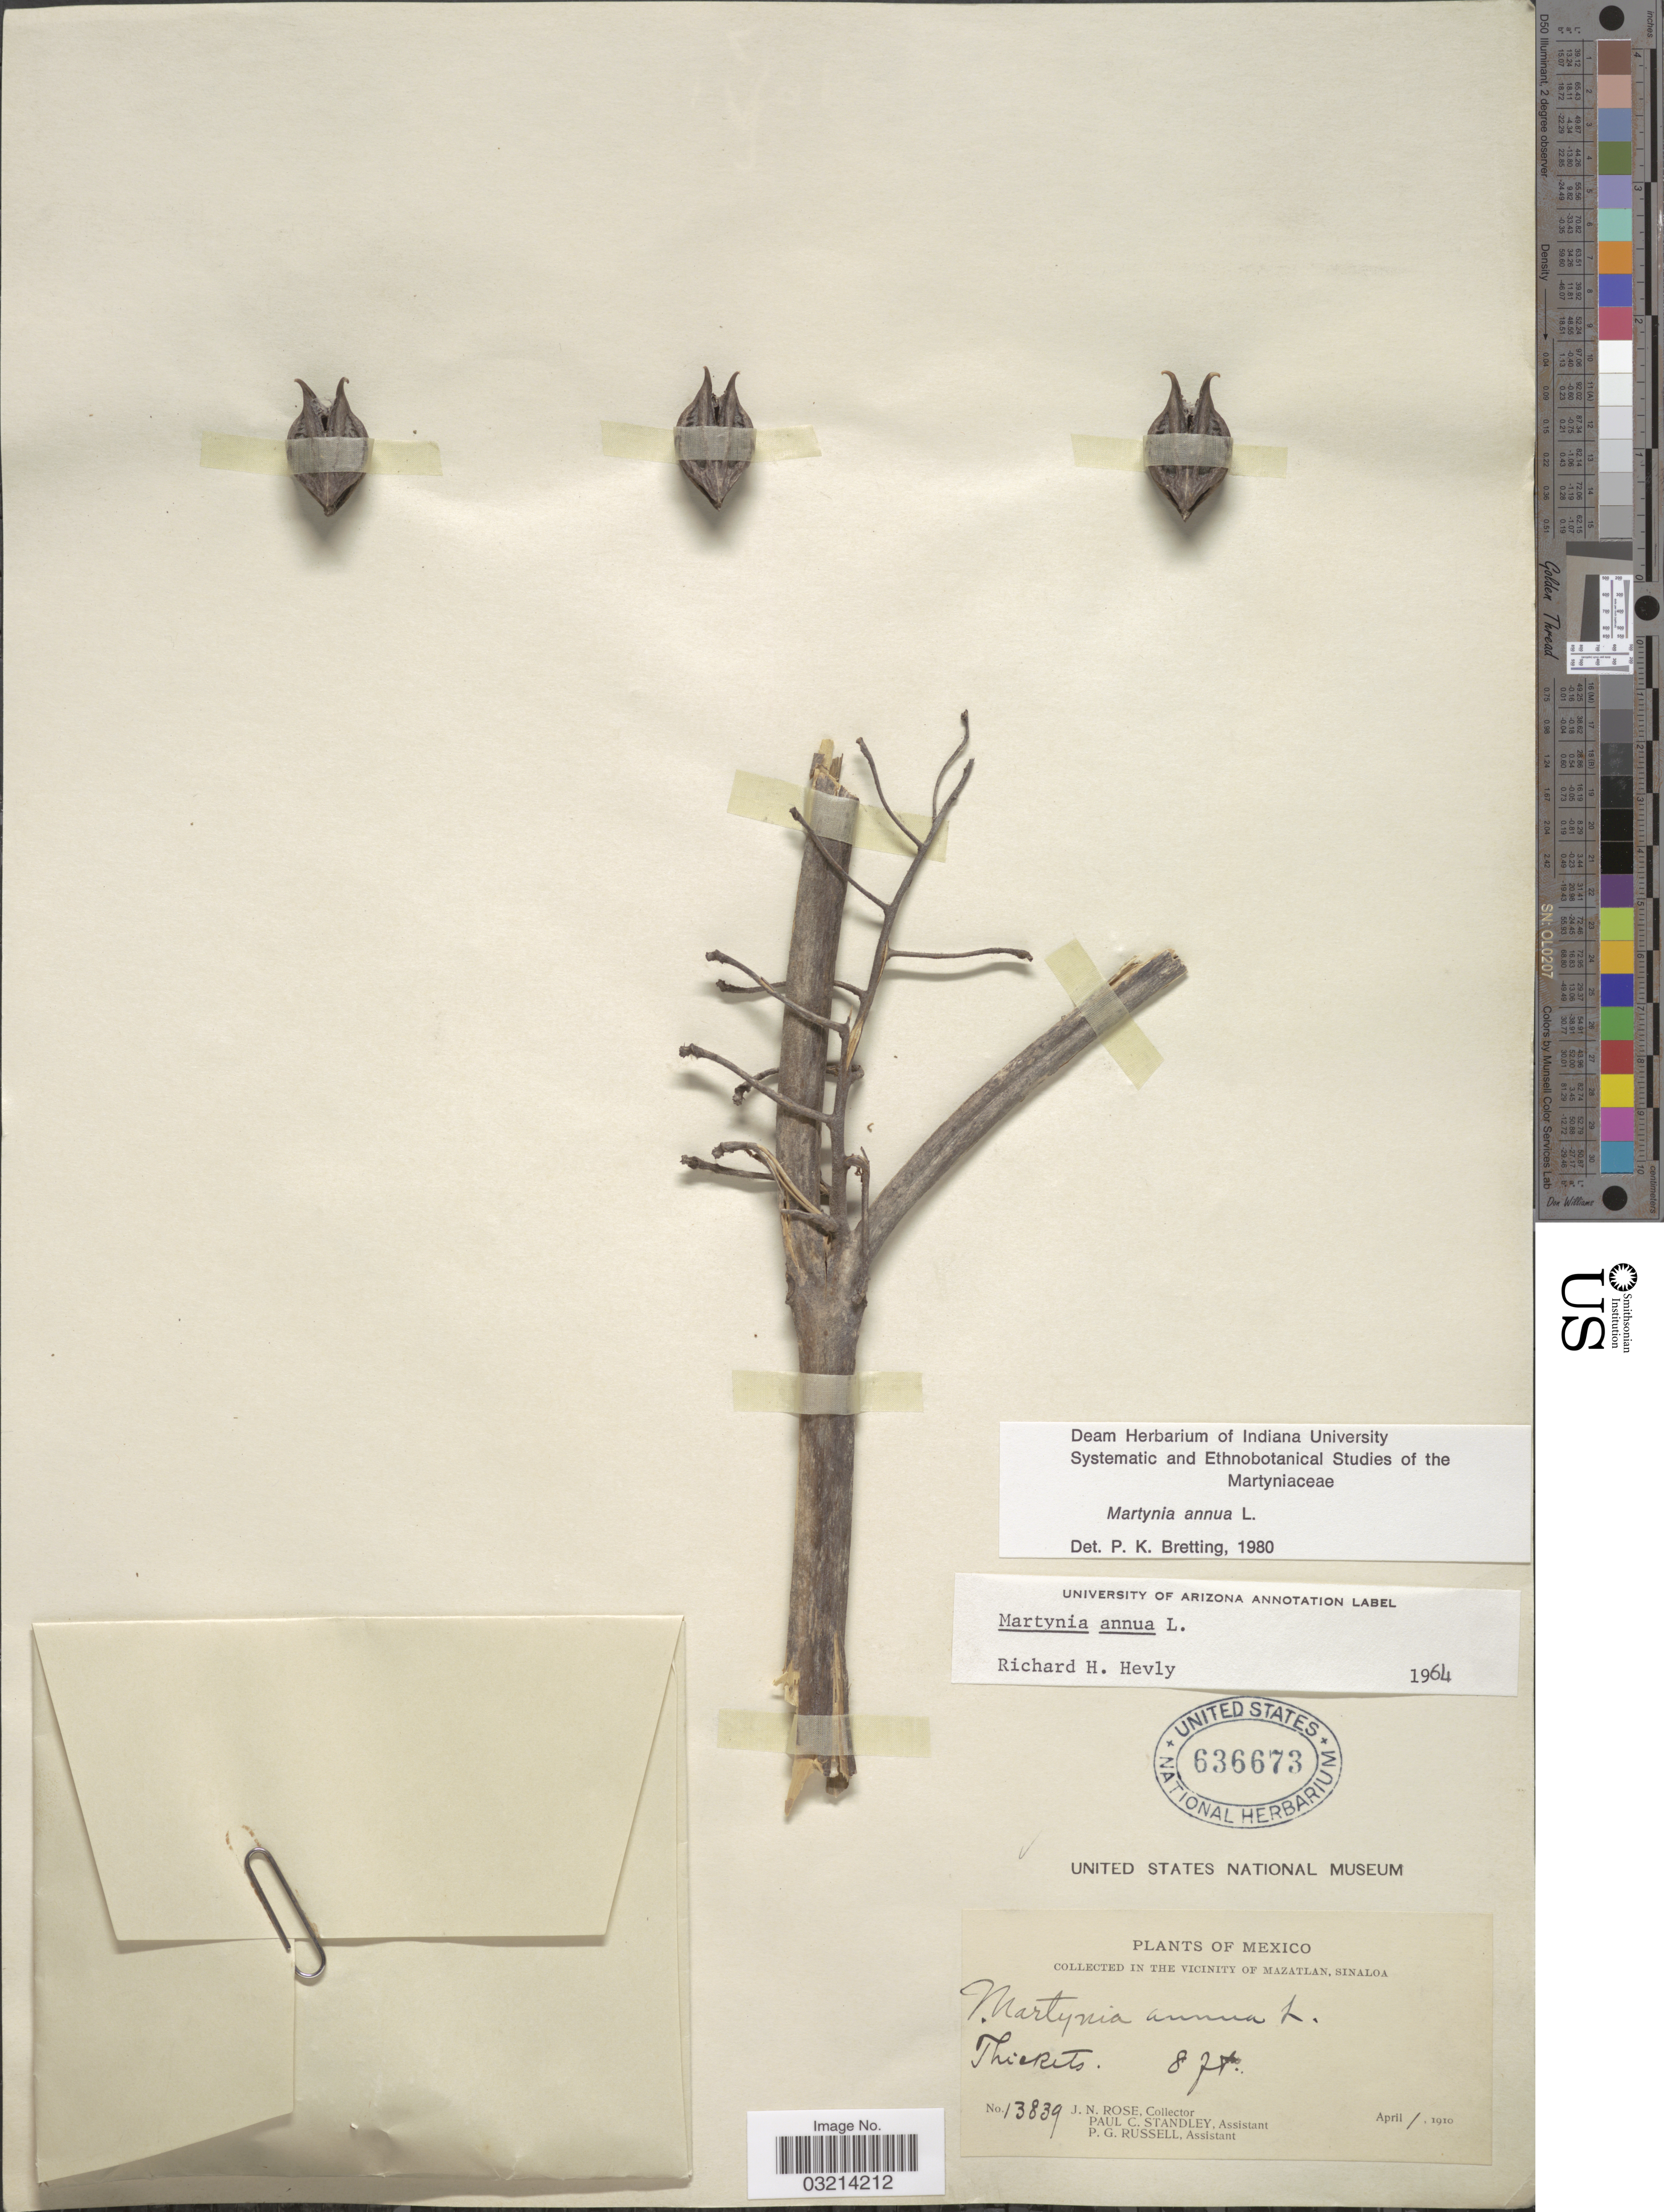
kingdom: Plantae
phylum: Tracheophyta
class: Magnoliopsida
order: Lamiales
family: Martyniaceae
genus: Martynia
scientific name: Martynia annua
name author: L.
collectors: J. N. Rose, P. C. Standley & P. G. Russell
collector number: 13839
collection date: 1910-04-01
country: Mexico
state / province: Sinaloa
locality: Vicinity of Mazatlan.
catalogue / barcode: US 636673